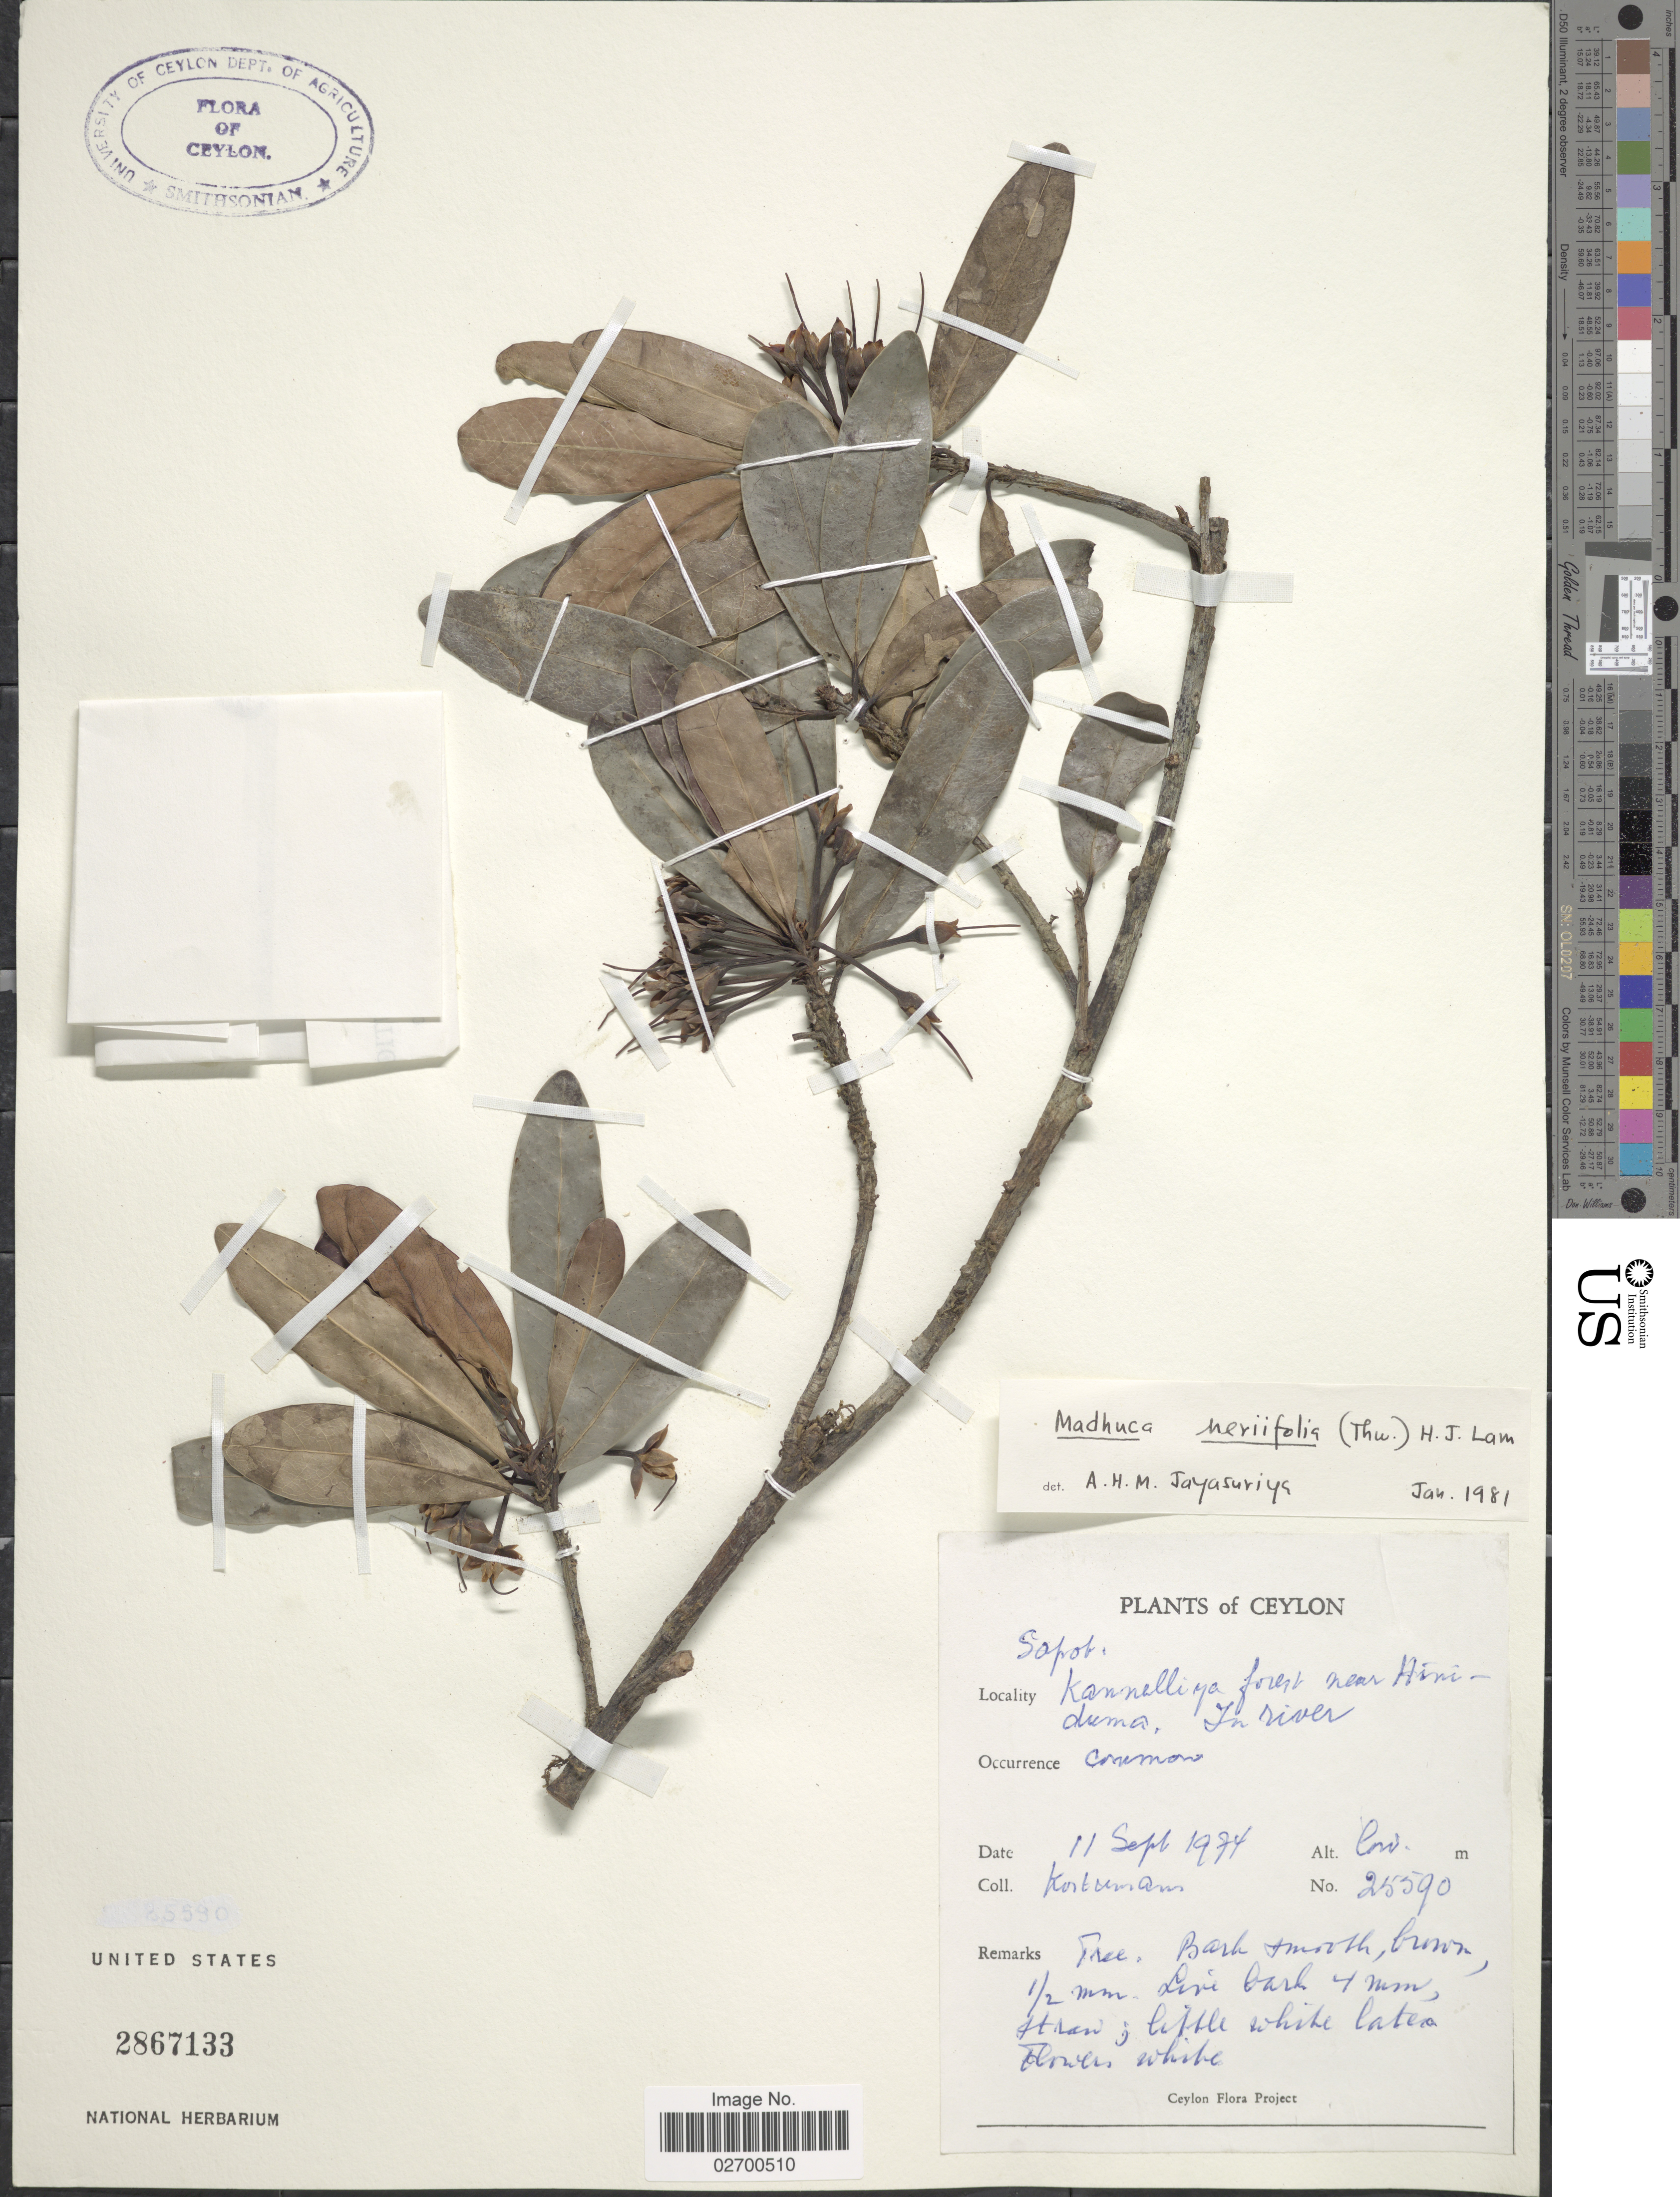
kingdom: Plantae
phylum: Tracheophyta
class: Magnoliopsida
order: Ericales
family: Sapotaceae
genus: Madhuca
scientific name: Madhuca neriifolia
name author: (K.H. Moon) H.J. Lam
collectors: Korterman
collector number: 25590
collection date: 1974-09-11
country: Sri Lanka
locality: Ceylon. Kannelliya forest near Hiniduma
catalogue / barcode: US 2867133